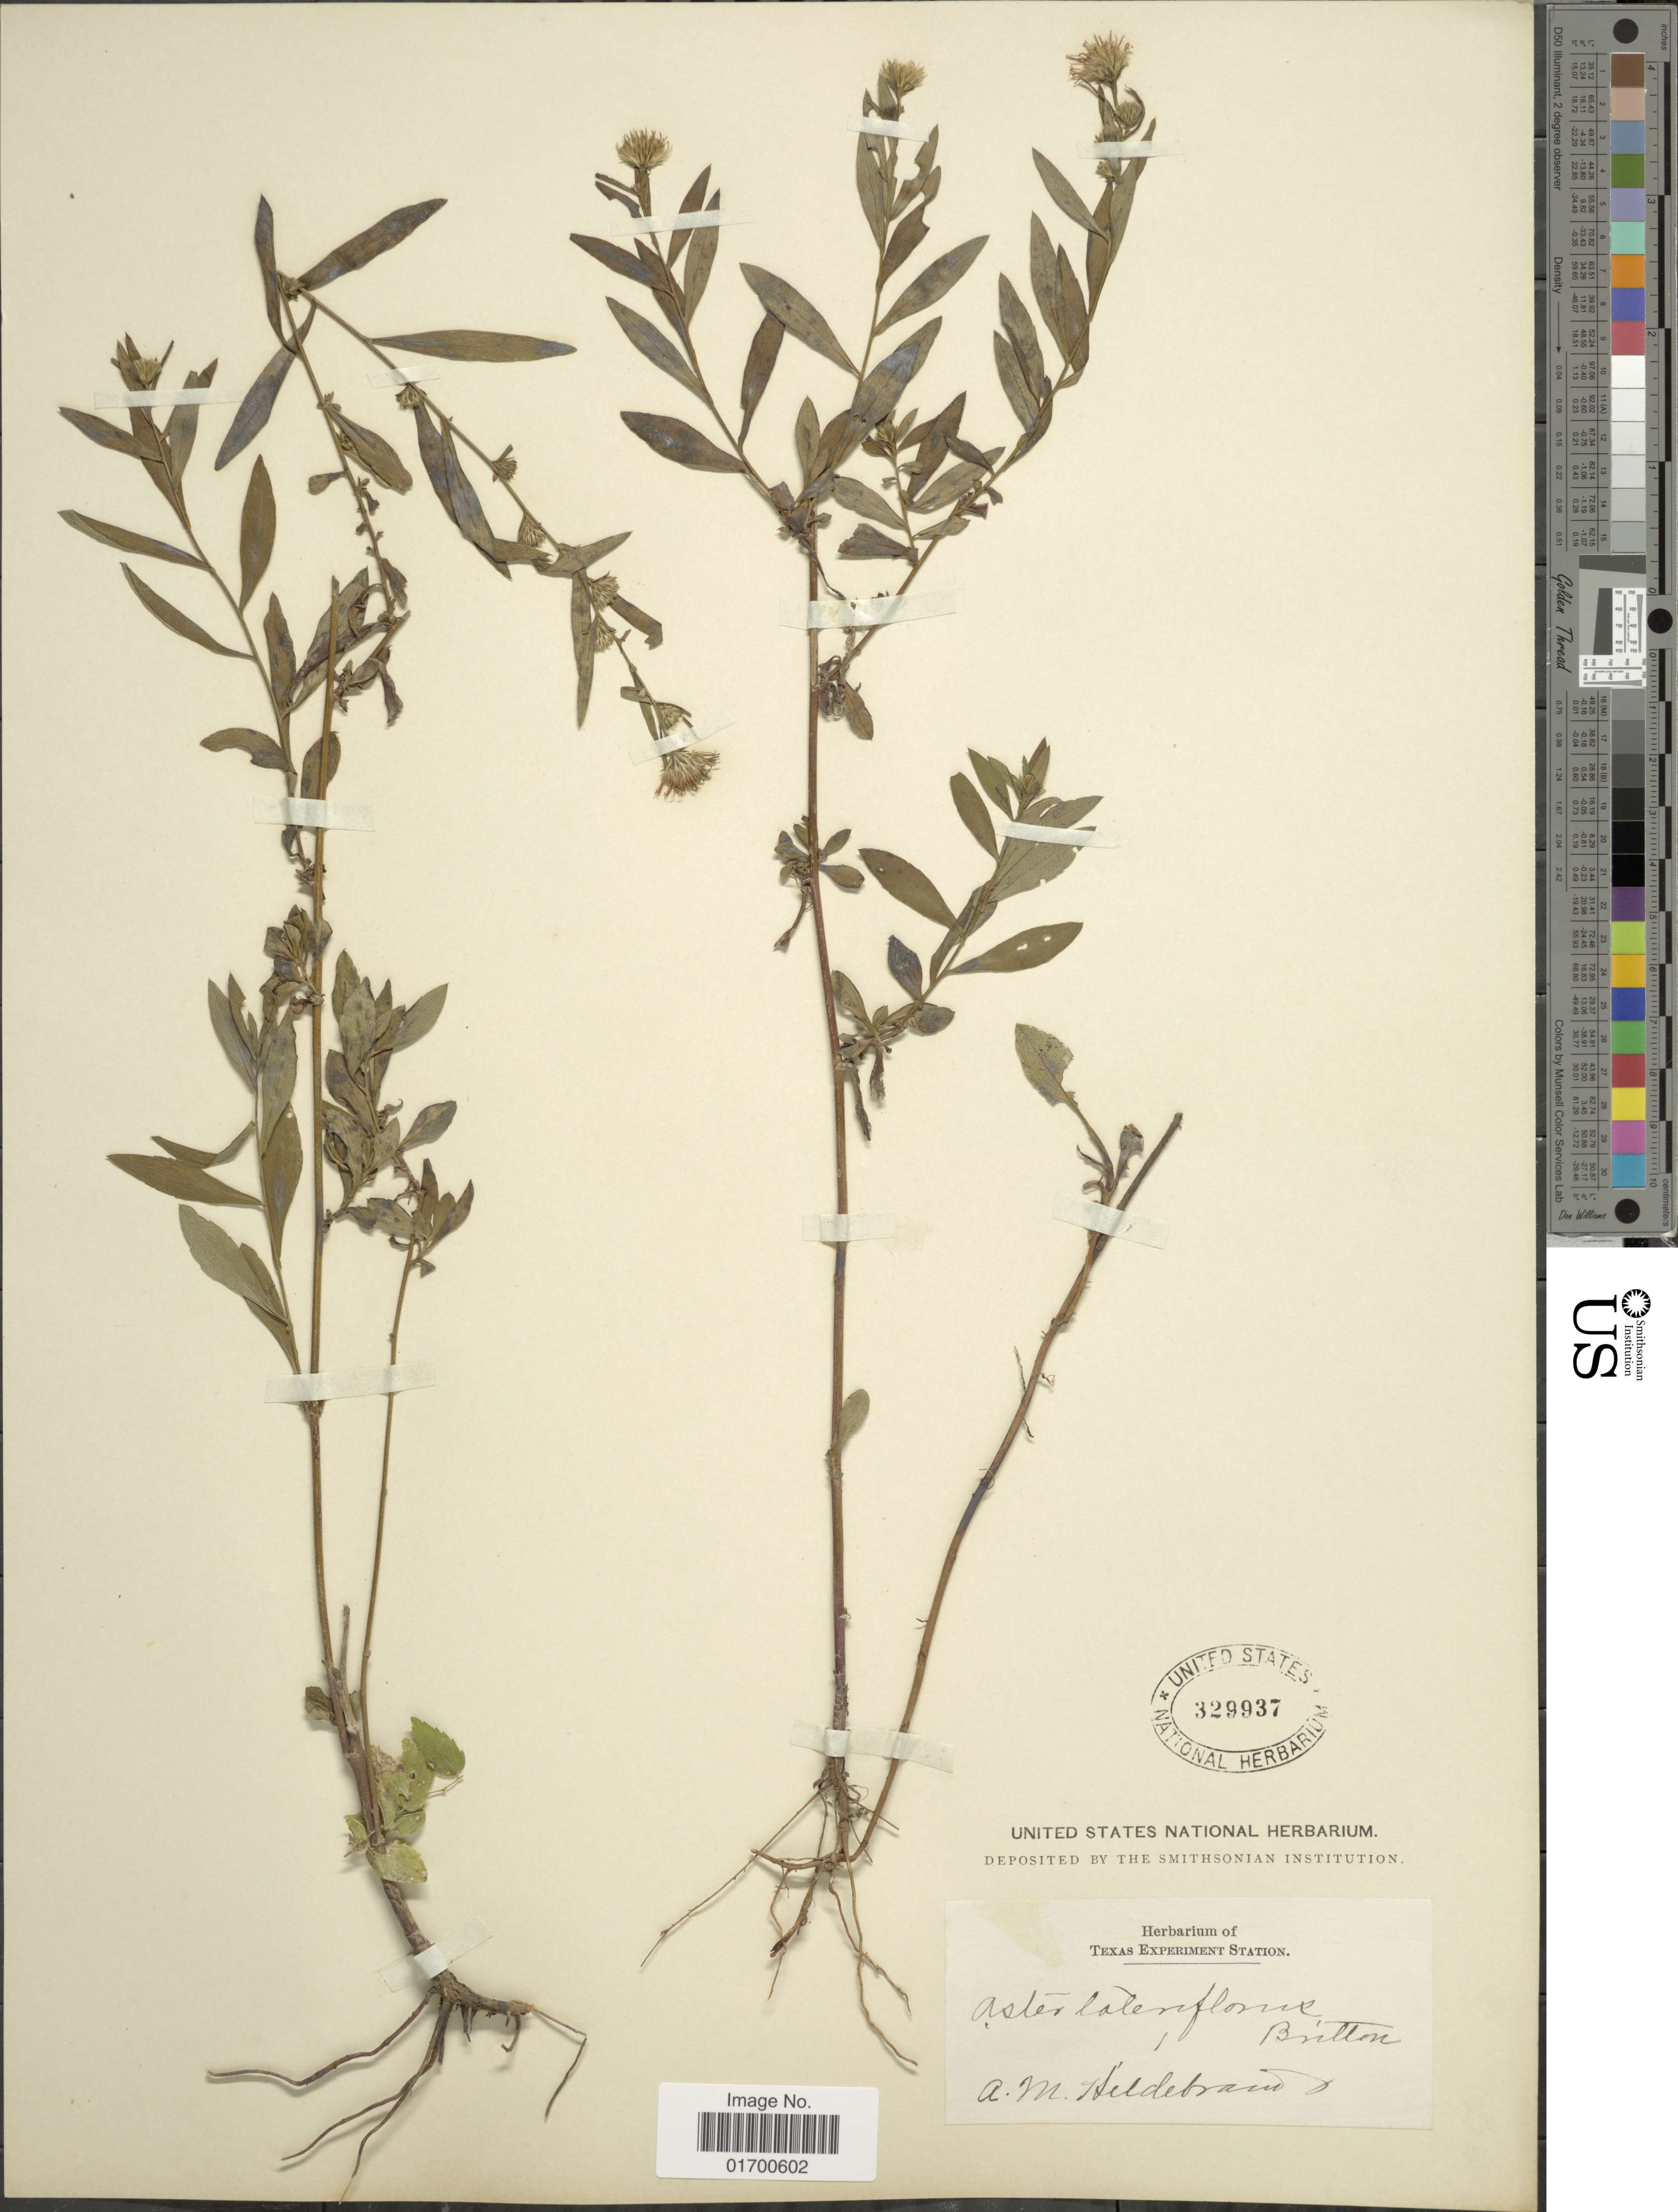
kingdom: Plantae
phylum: Tracheophyta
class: Magnoliopsida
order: Asterales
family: Asteraceae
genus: Symphyotrichum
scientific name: Symphyotrichum lateriflorum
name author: (L.) Á. Löve & D. Löve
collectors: A. Hildebrand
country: United States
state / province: Texas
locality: Britton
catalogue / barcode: US 329937